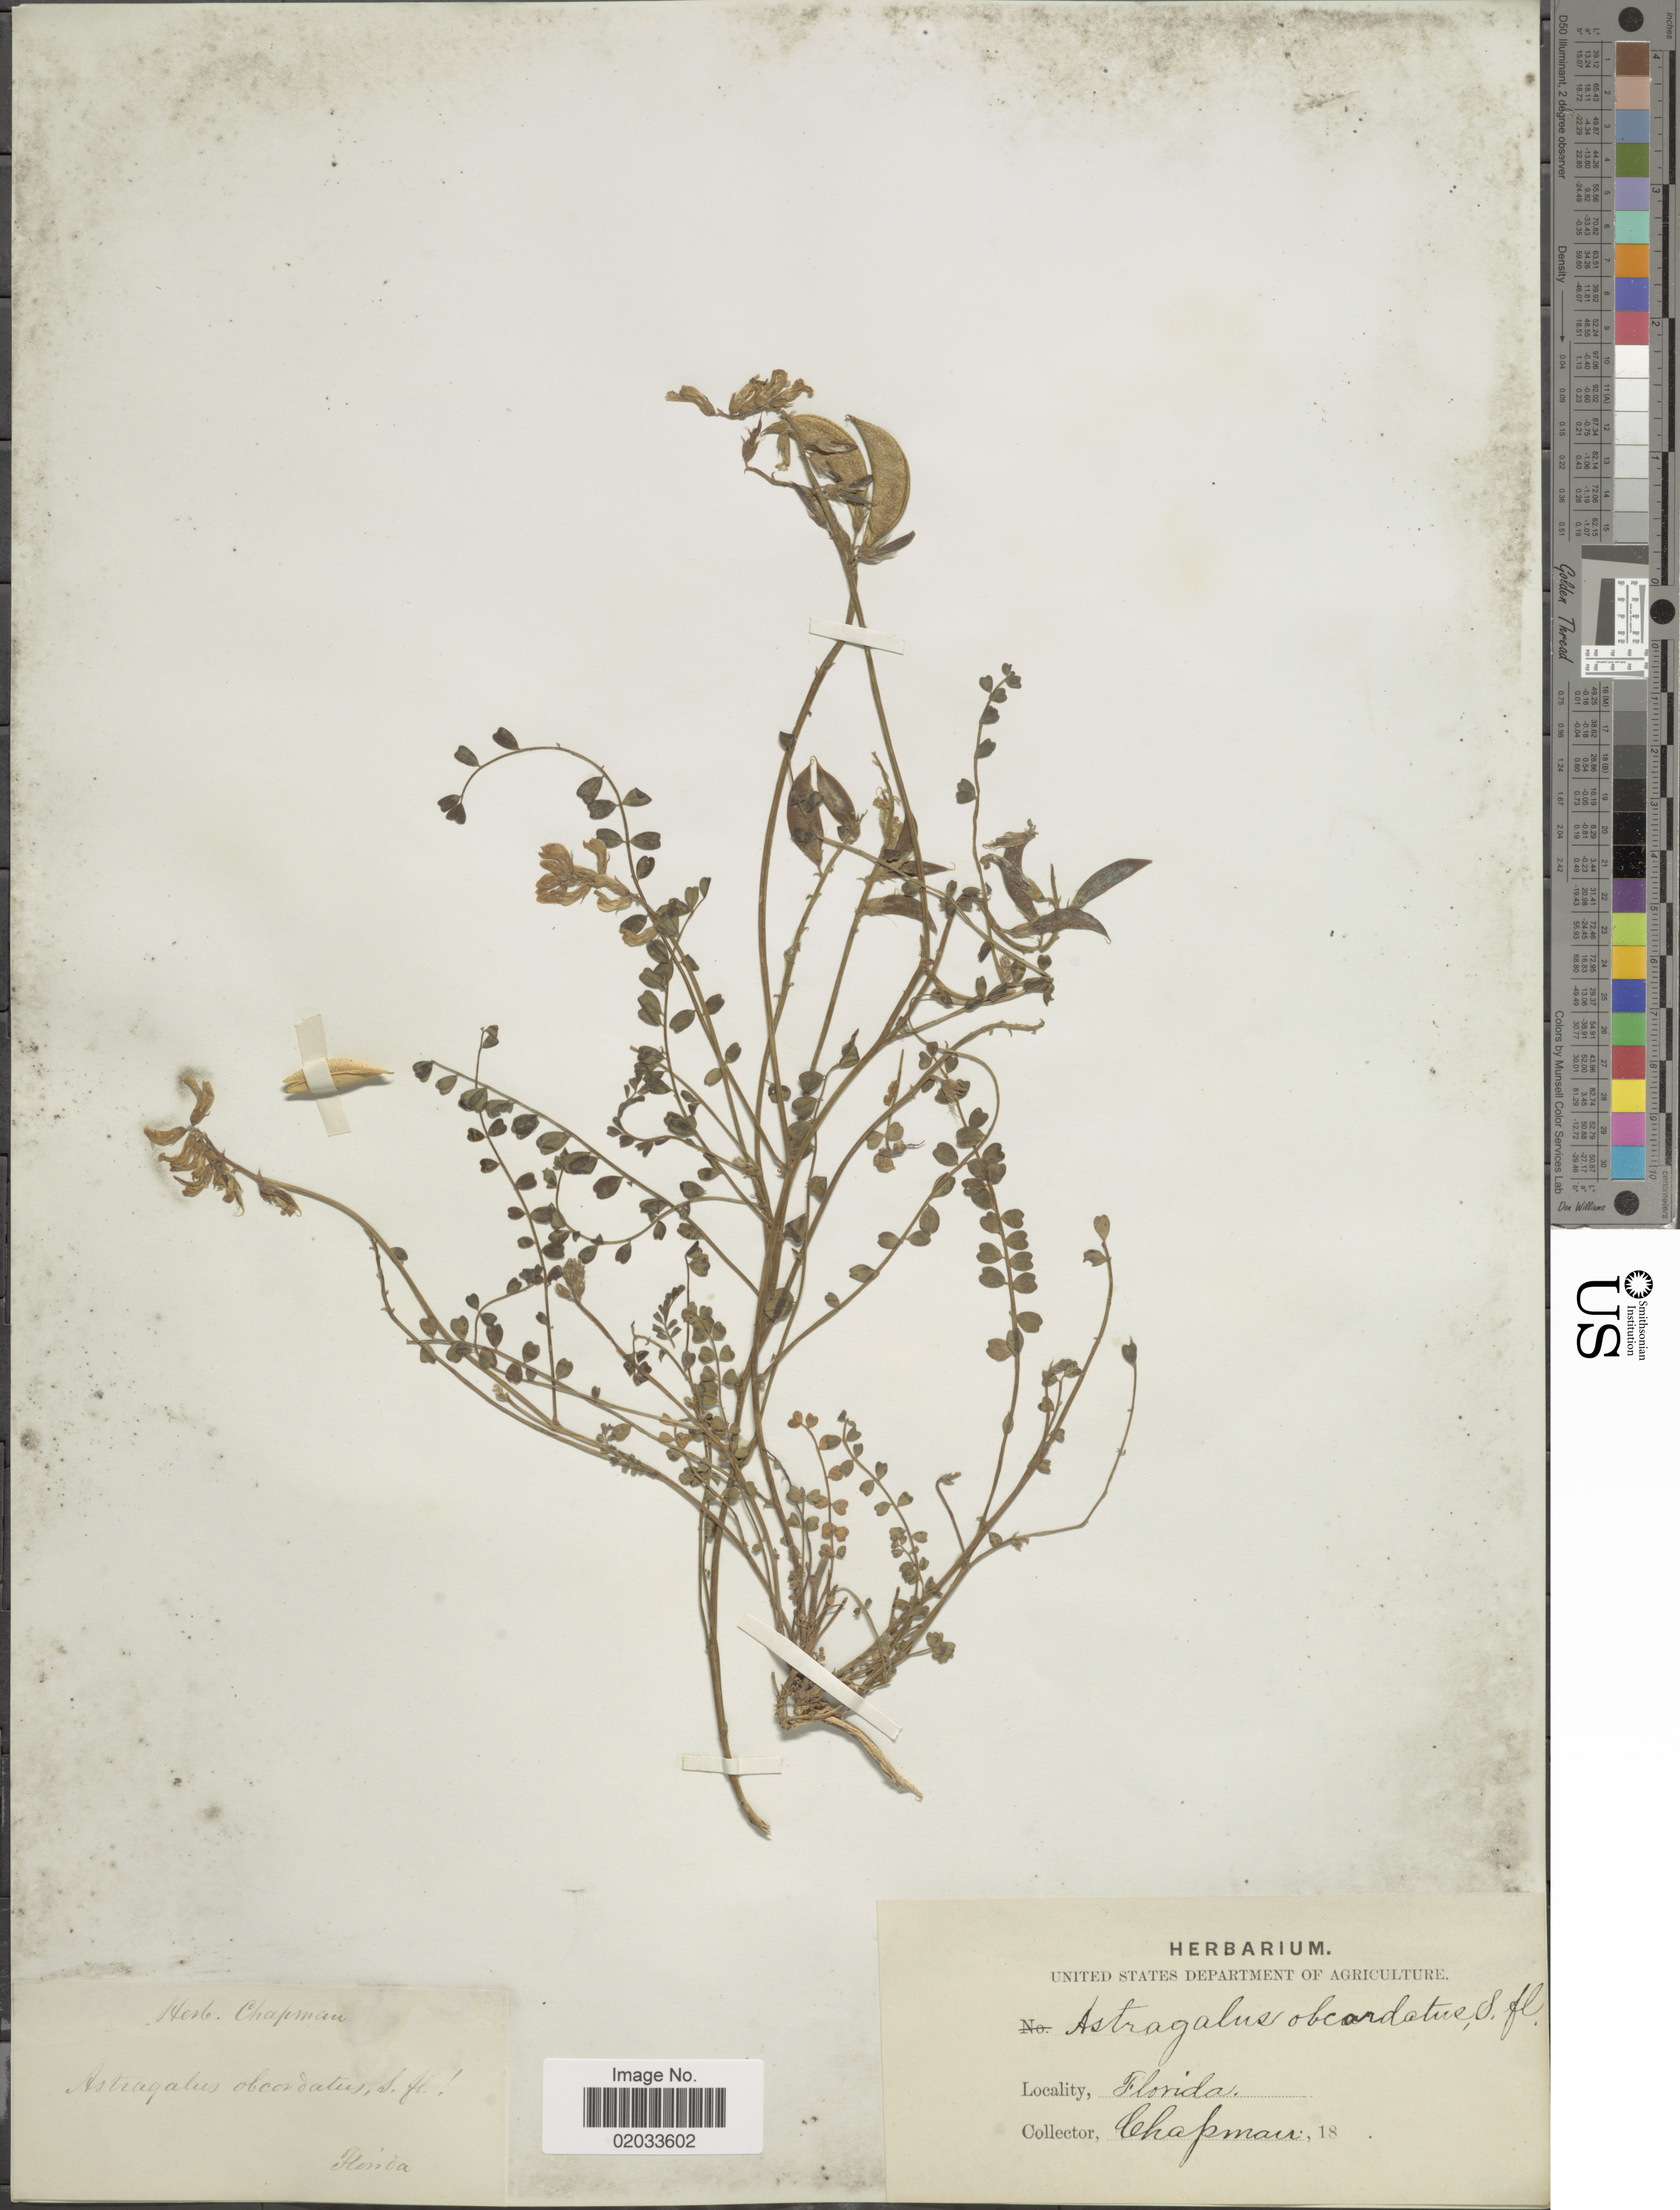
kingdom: Plantae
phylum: Tracheophyta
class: Magnoliopsida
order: Fabales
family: Fabaceae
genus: Astragalus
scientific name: Astragalus obcordatus Boiss., nom. illeg.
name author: Boiss.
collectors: A. Chapman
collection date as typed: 18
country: United States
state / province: Florida